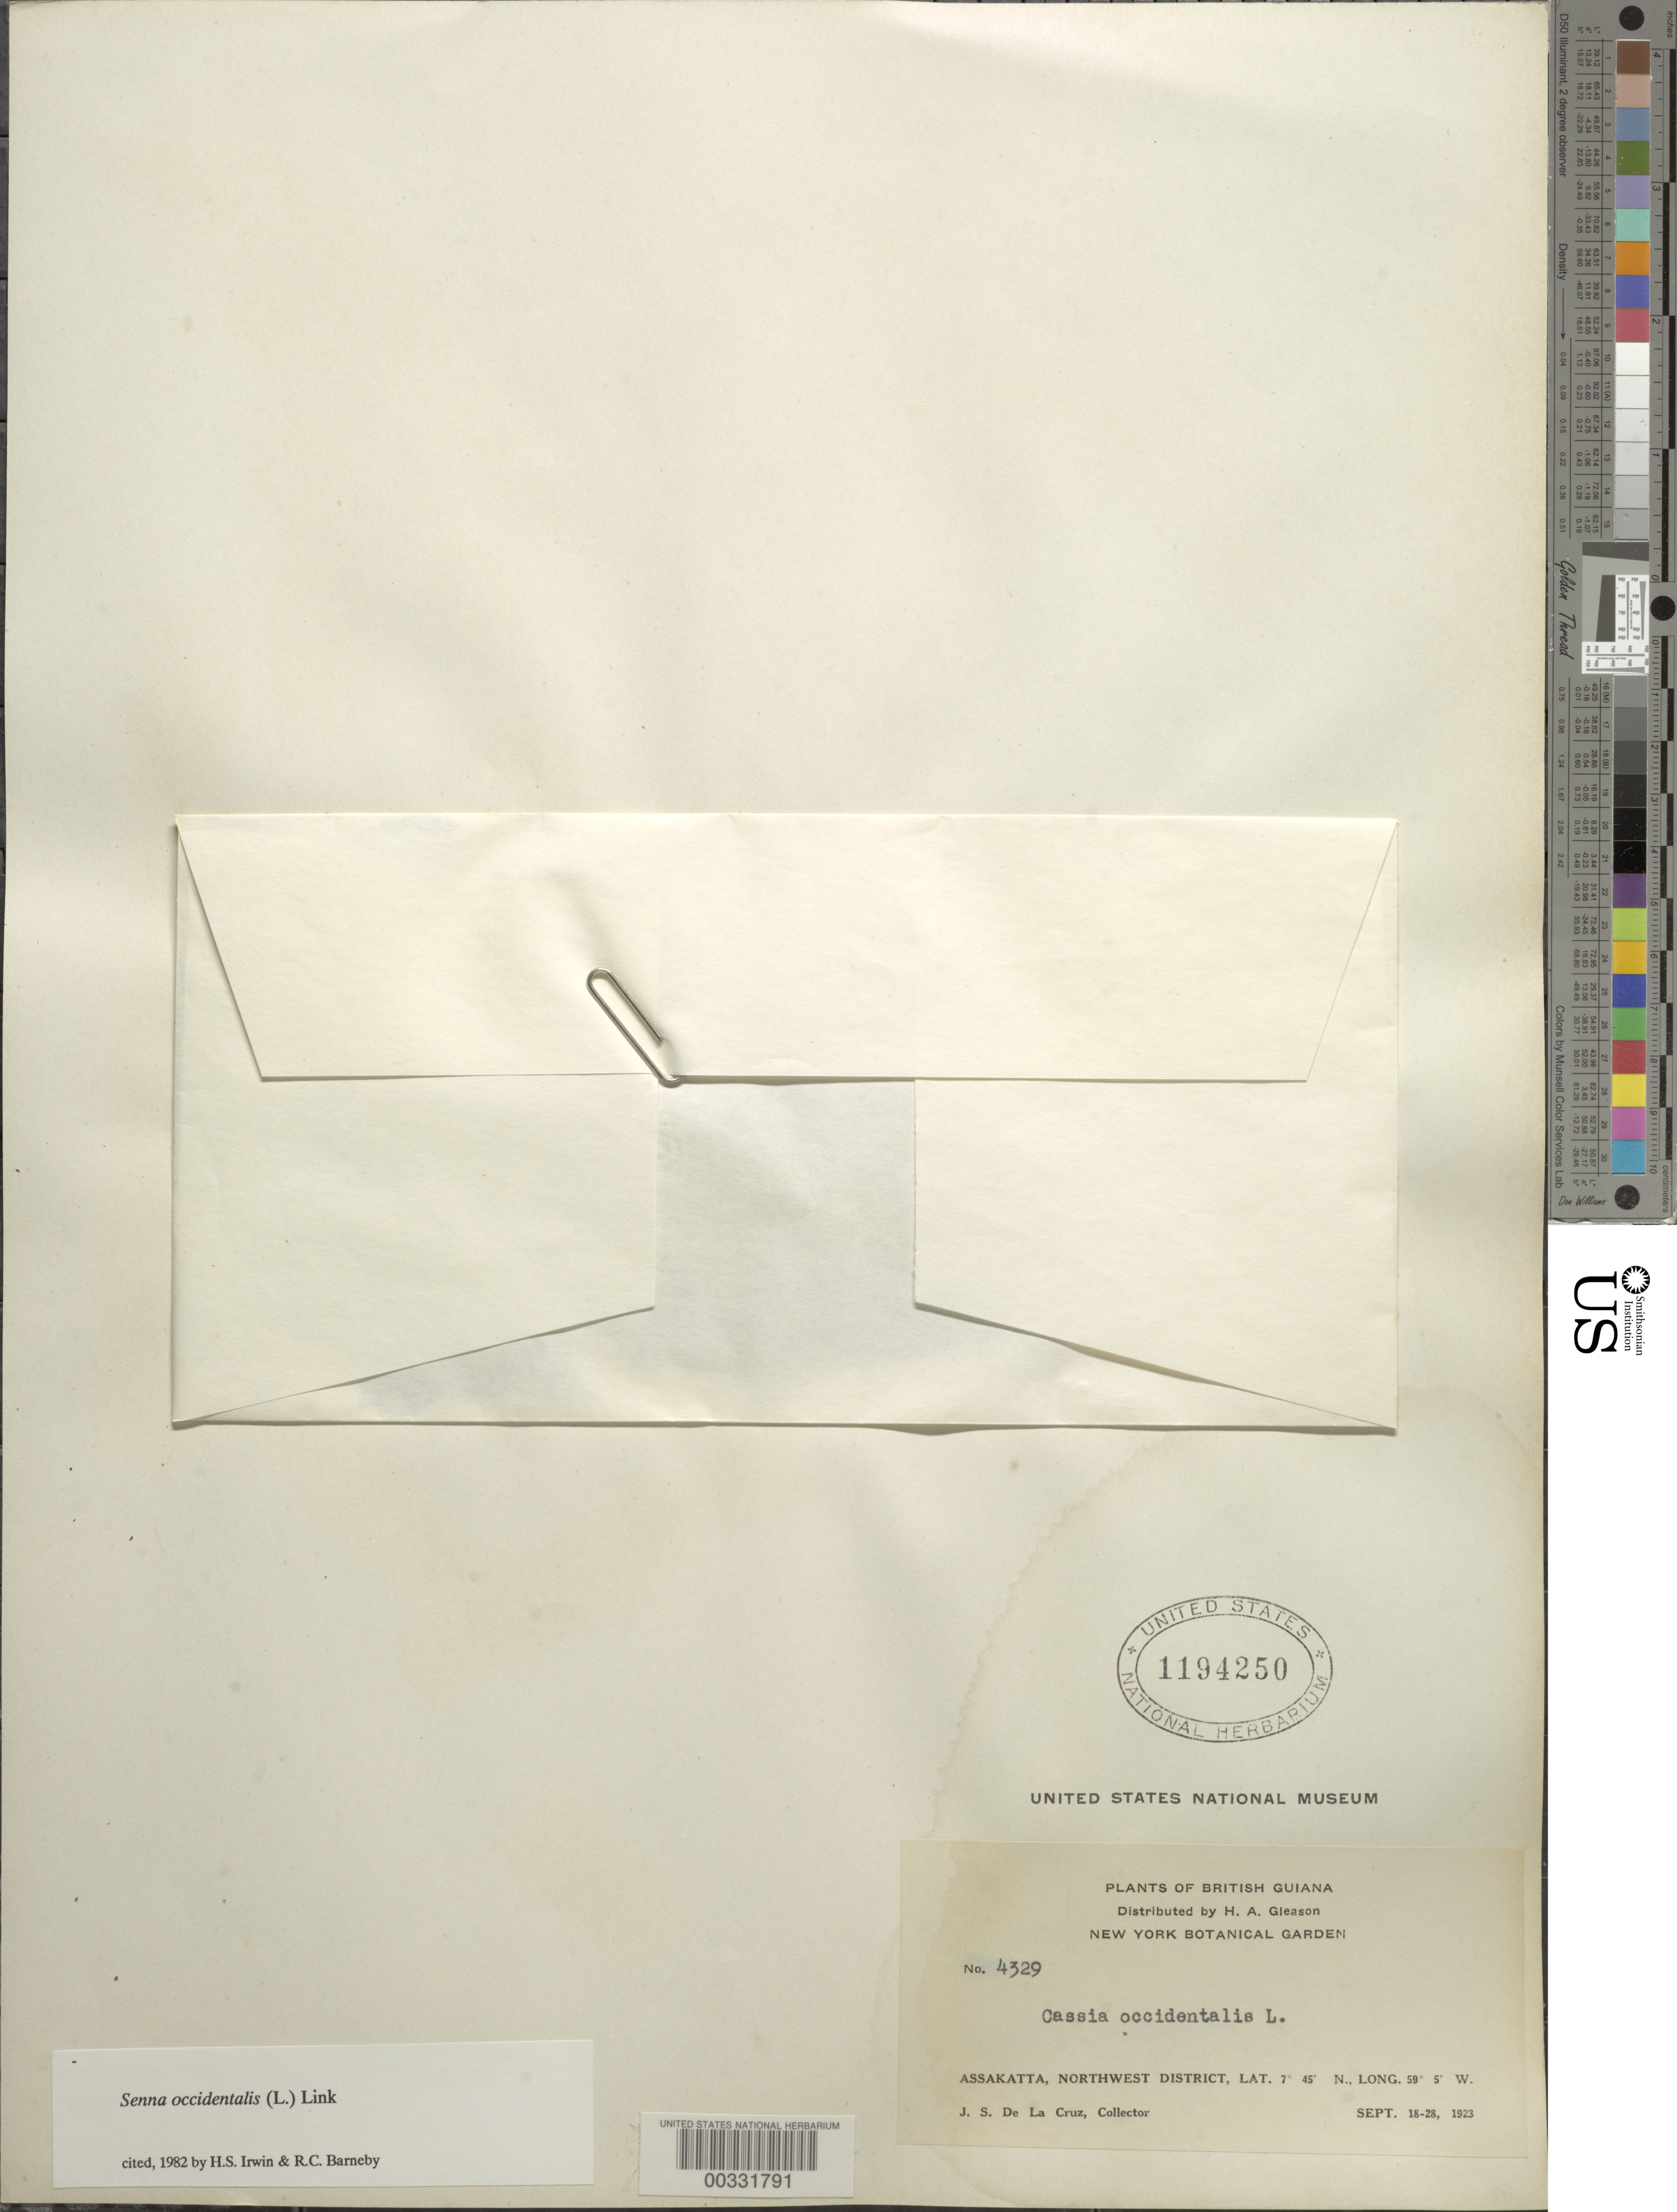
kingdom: Plantae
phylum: Tracheophyta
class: Magnoliopsida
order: Fabales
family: Fabaceae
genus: Senna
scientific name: Senna occidentalis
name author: (L.) Link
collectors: J. S. de la Cruz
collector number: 4329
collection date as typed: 18 Sep 1923 to 28 Sep 1923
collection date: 1923-09-18/1923-09-28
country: Guyana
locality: Assakatta, north west dist.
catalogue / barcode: US 1194250